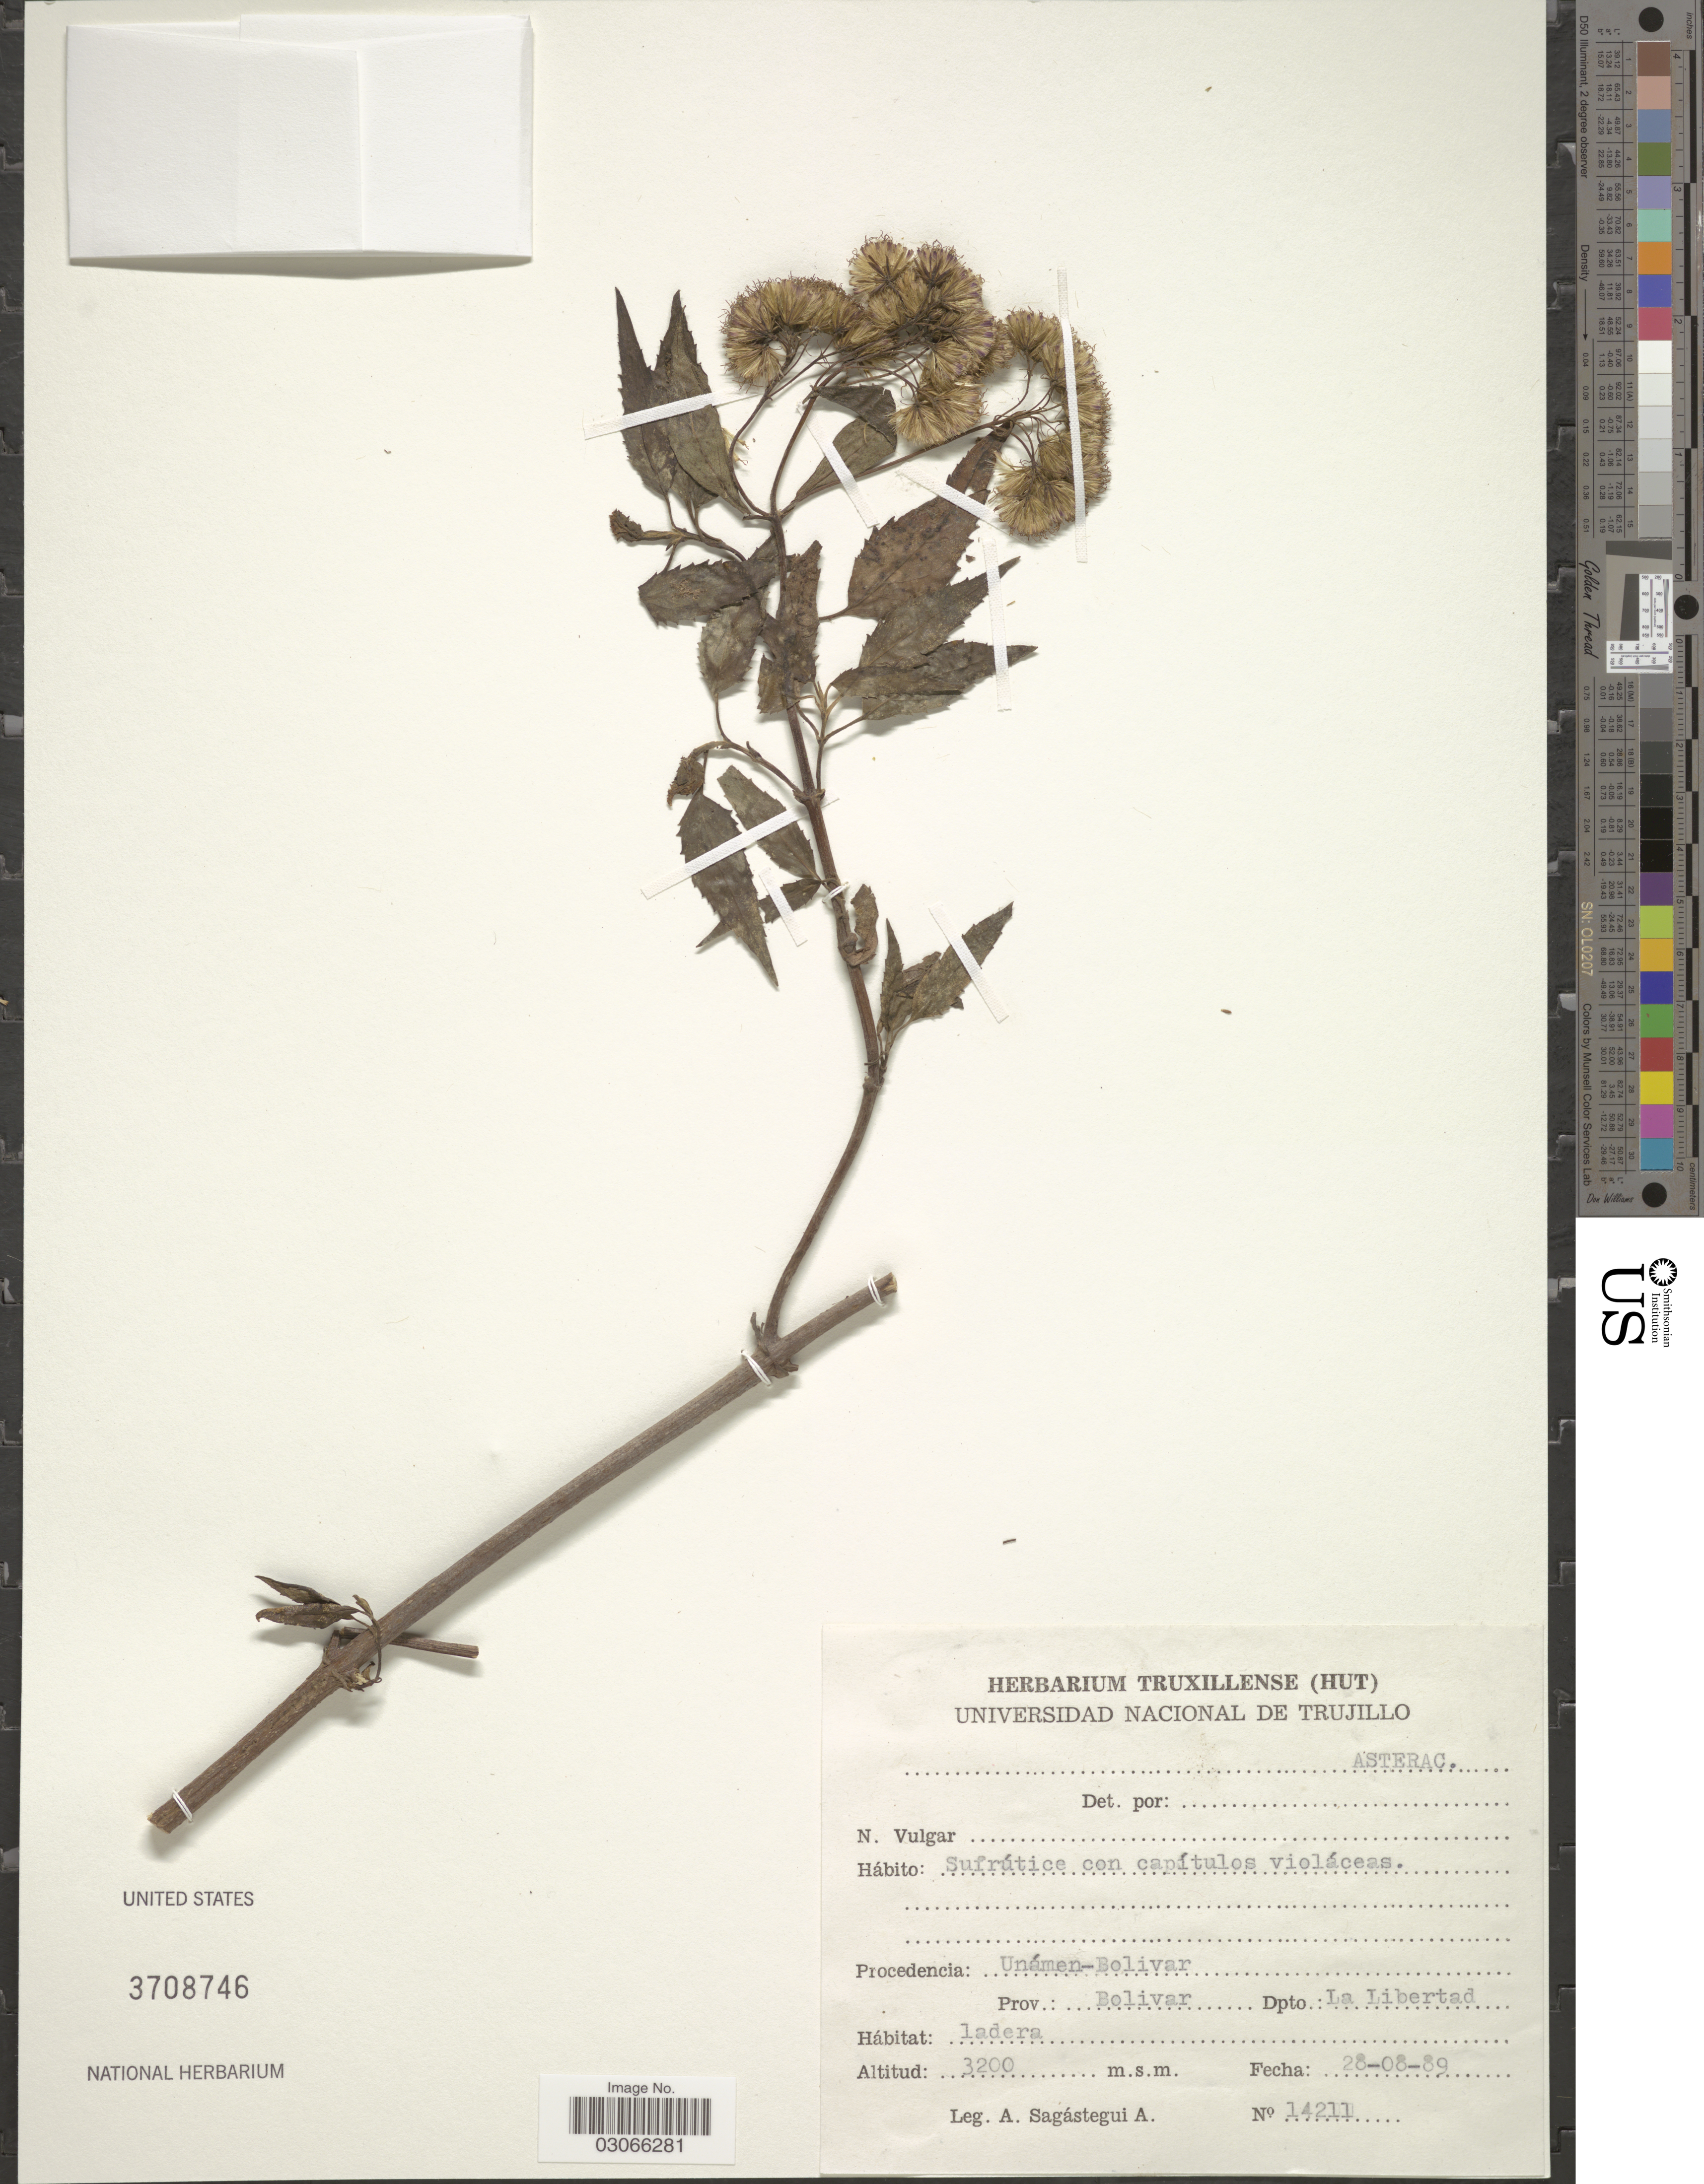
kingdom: Plantae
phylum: Tracheophyta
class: Magnoliopsida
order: Asterales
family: Asteraceae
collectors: A. Sagástegui A.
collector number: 14211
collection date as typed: Transcribed d/m/y: 28/8/89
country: Peru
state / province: La Libertad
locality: Unámen-Bolivar. Prov.: Bolivar Dpto.: La Libertad.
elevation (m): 3200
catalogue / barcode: US 3708746